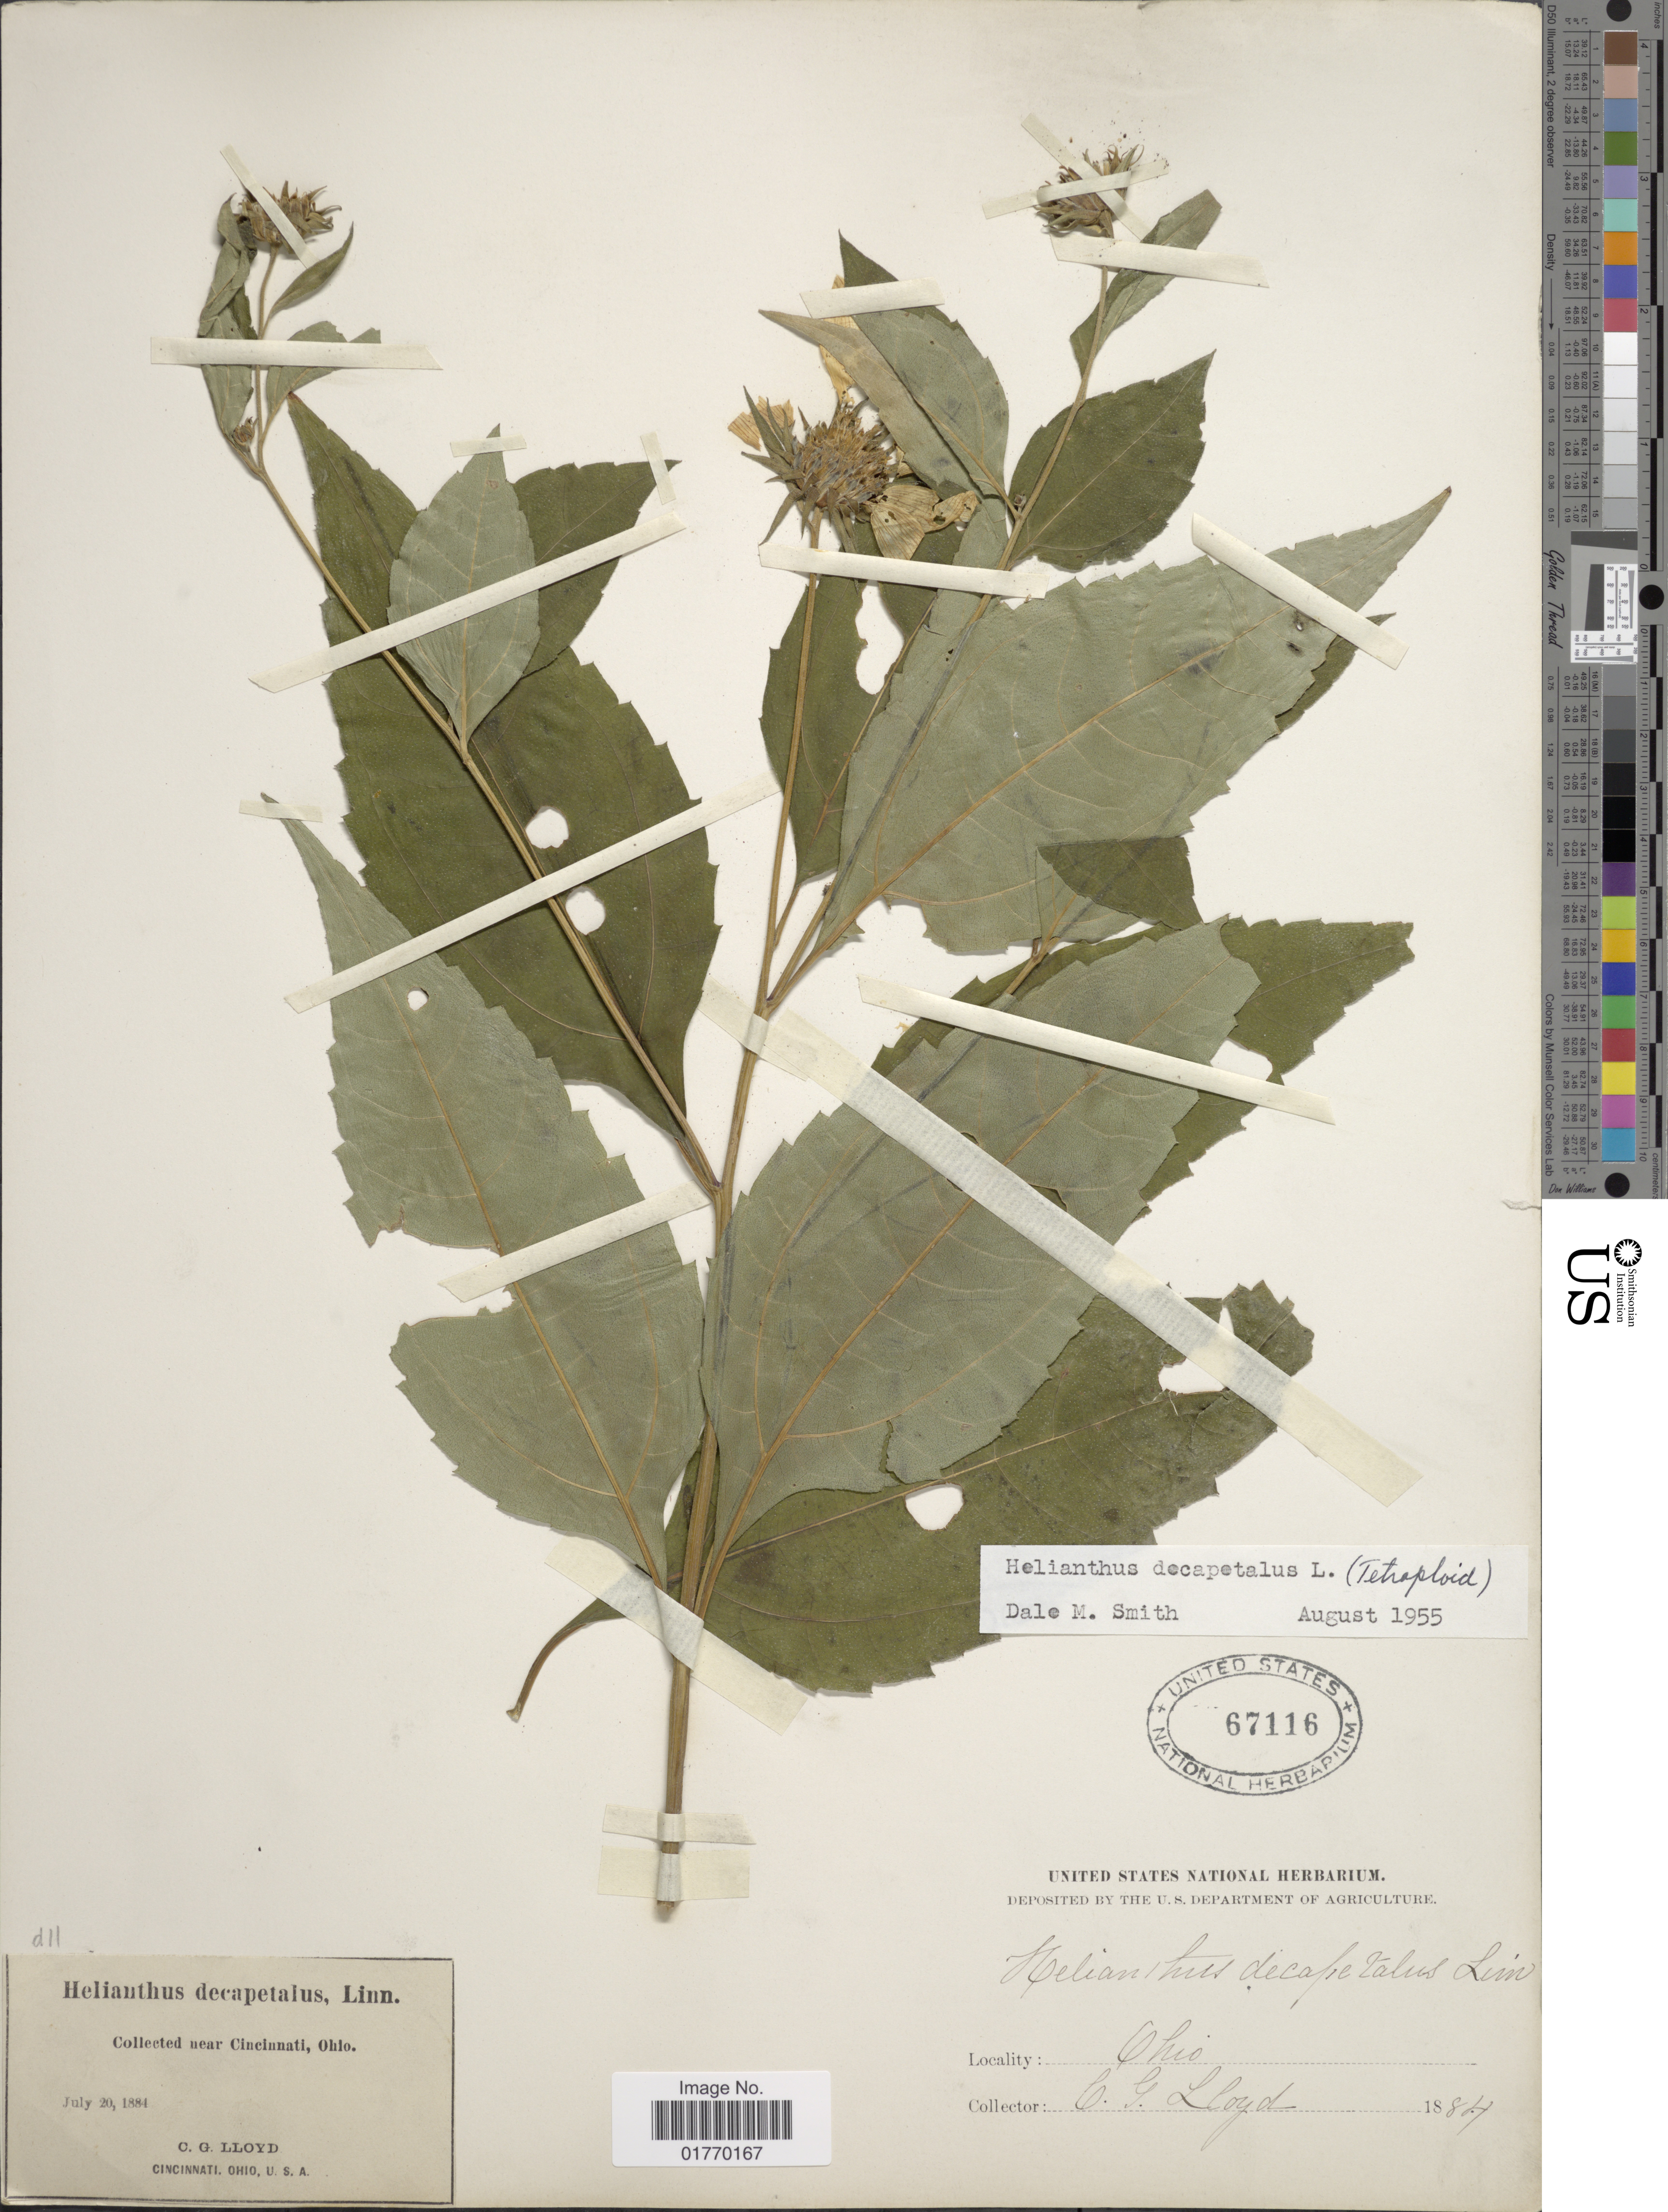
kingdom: Plantae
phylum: Tracheophyta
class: Magnoliopsida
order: Asterales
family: Asteraceae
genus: Helianthus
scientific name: Helianthus decapetalus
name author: L.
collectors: C. G. Lloyd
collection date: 1884-07-20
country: United States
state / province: Ohio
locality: Near Cincinnati, Ohio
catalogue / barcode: US 67116